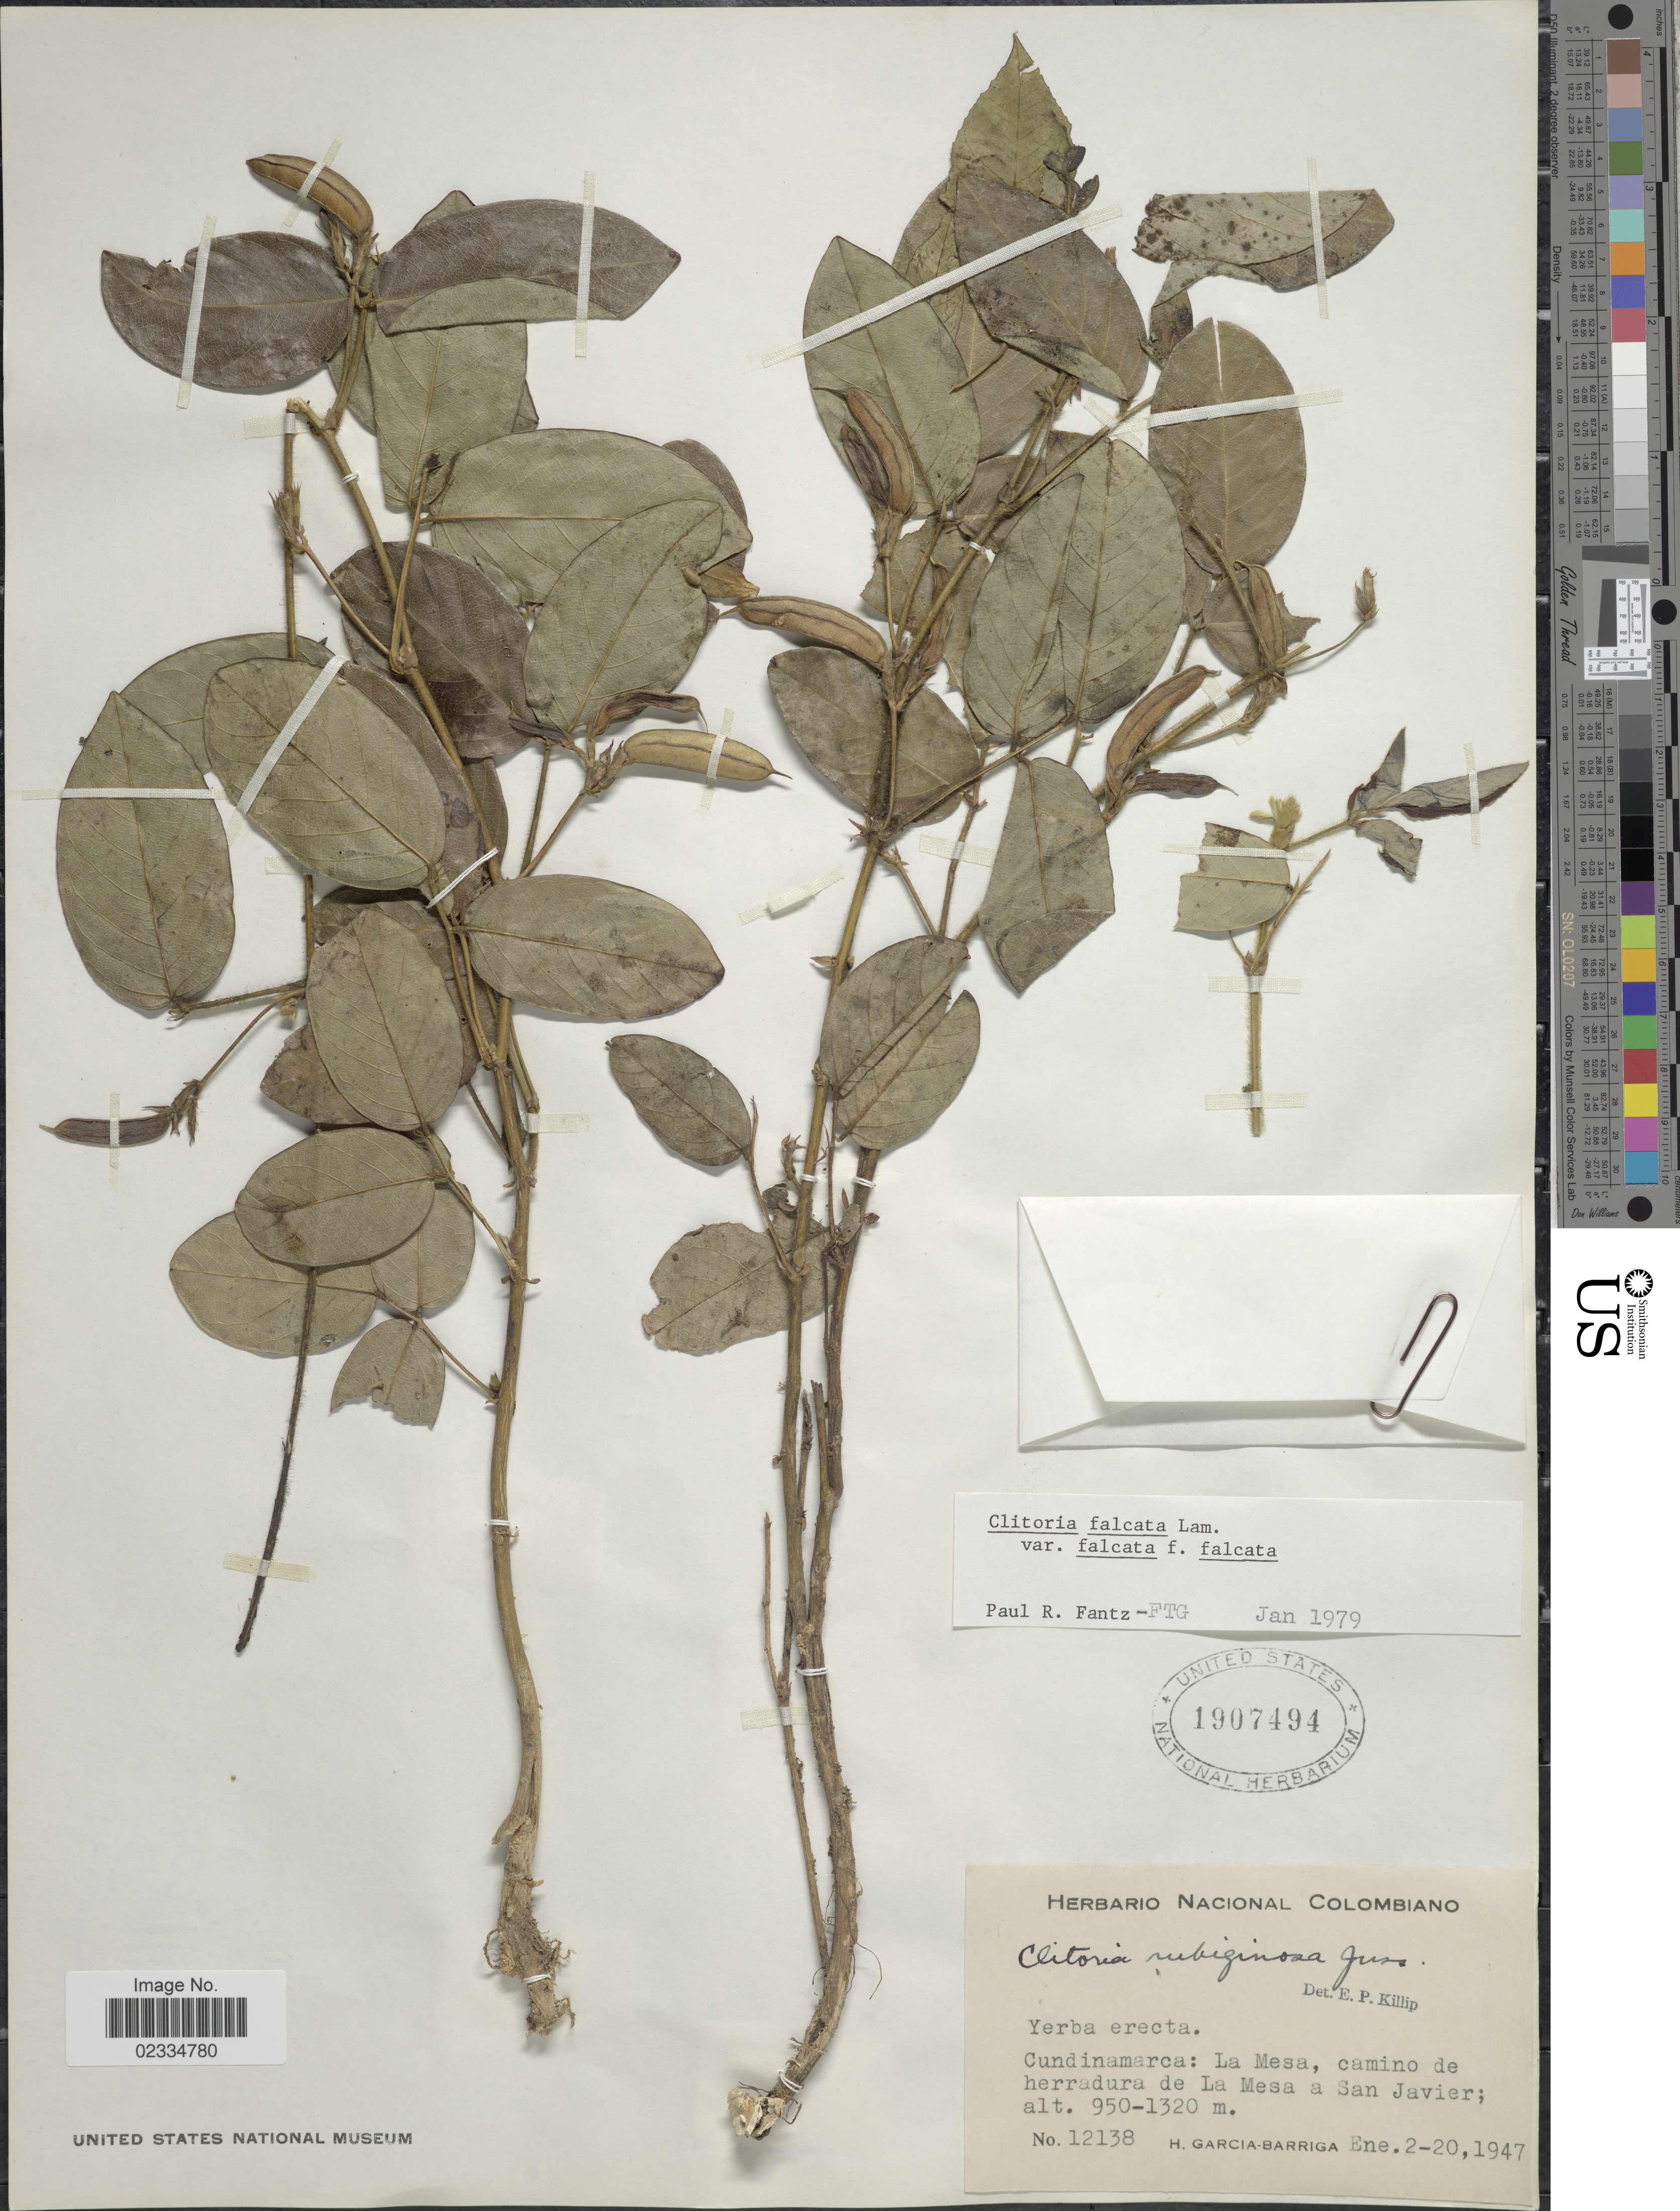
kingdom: Plantae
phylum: Tracheophyta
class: Magnoliopsida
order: Fabales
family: Fabaceae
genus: Clitoria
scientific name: Clitoria falcata var. falcata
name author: Lam.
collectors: H. García Barriga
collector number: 12138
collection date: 1947-01-02/1947-01-20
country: Colombia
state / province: Cundinamarca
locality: La Mesa, camino de herradura de La Mesa a San Javier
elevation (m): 950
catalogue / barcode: US 1907494